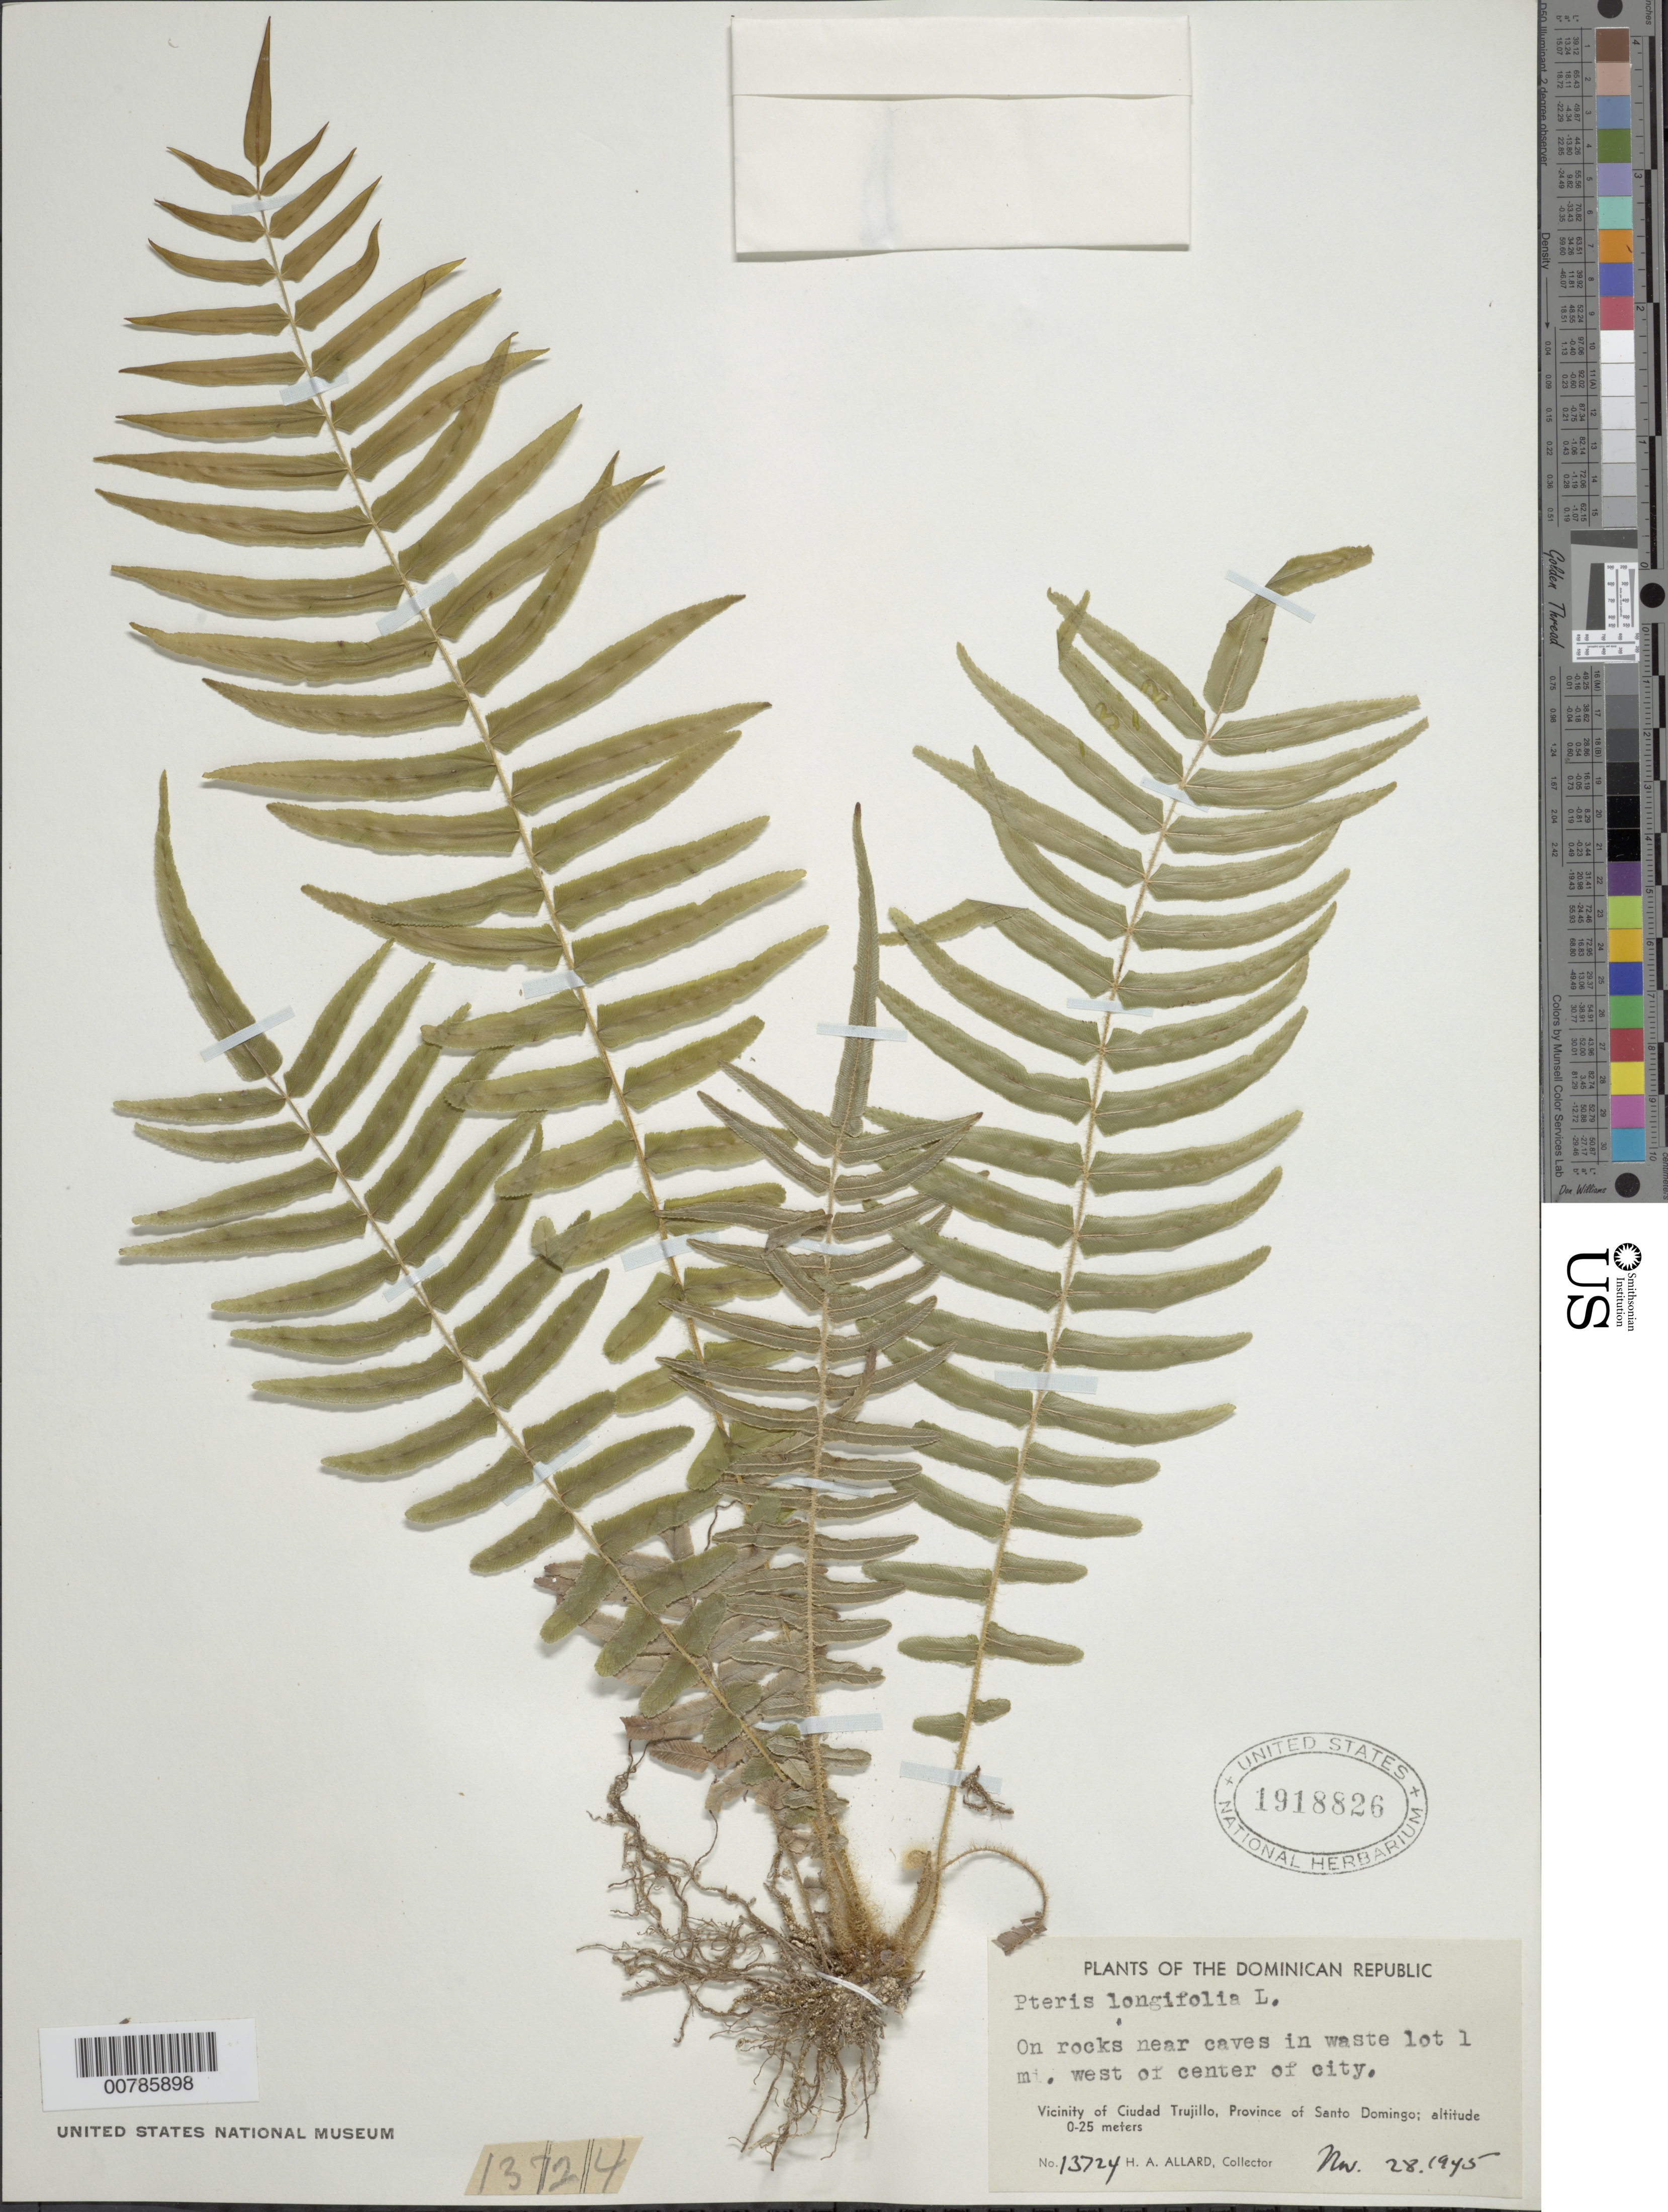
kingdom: Plantae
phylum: Tracheophyta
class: Polypodiopsida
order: Polypodiales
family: Pteridaceae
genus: Pteris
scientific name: Pteris longifolia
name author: L.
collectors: H. A. Allard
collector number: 13724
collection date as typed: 28 Nov 1945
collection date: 1945-11-28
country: Dominican Republic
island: Hispaniola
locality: Ciudad Trujillo, 1 mile west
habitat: On rocks near caves in waste lot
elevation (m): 0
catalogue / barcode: US 1918826